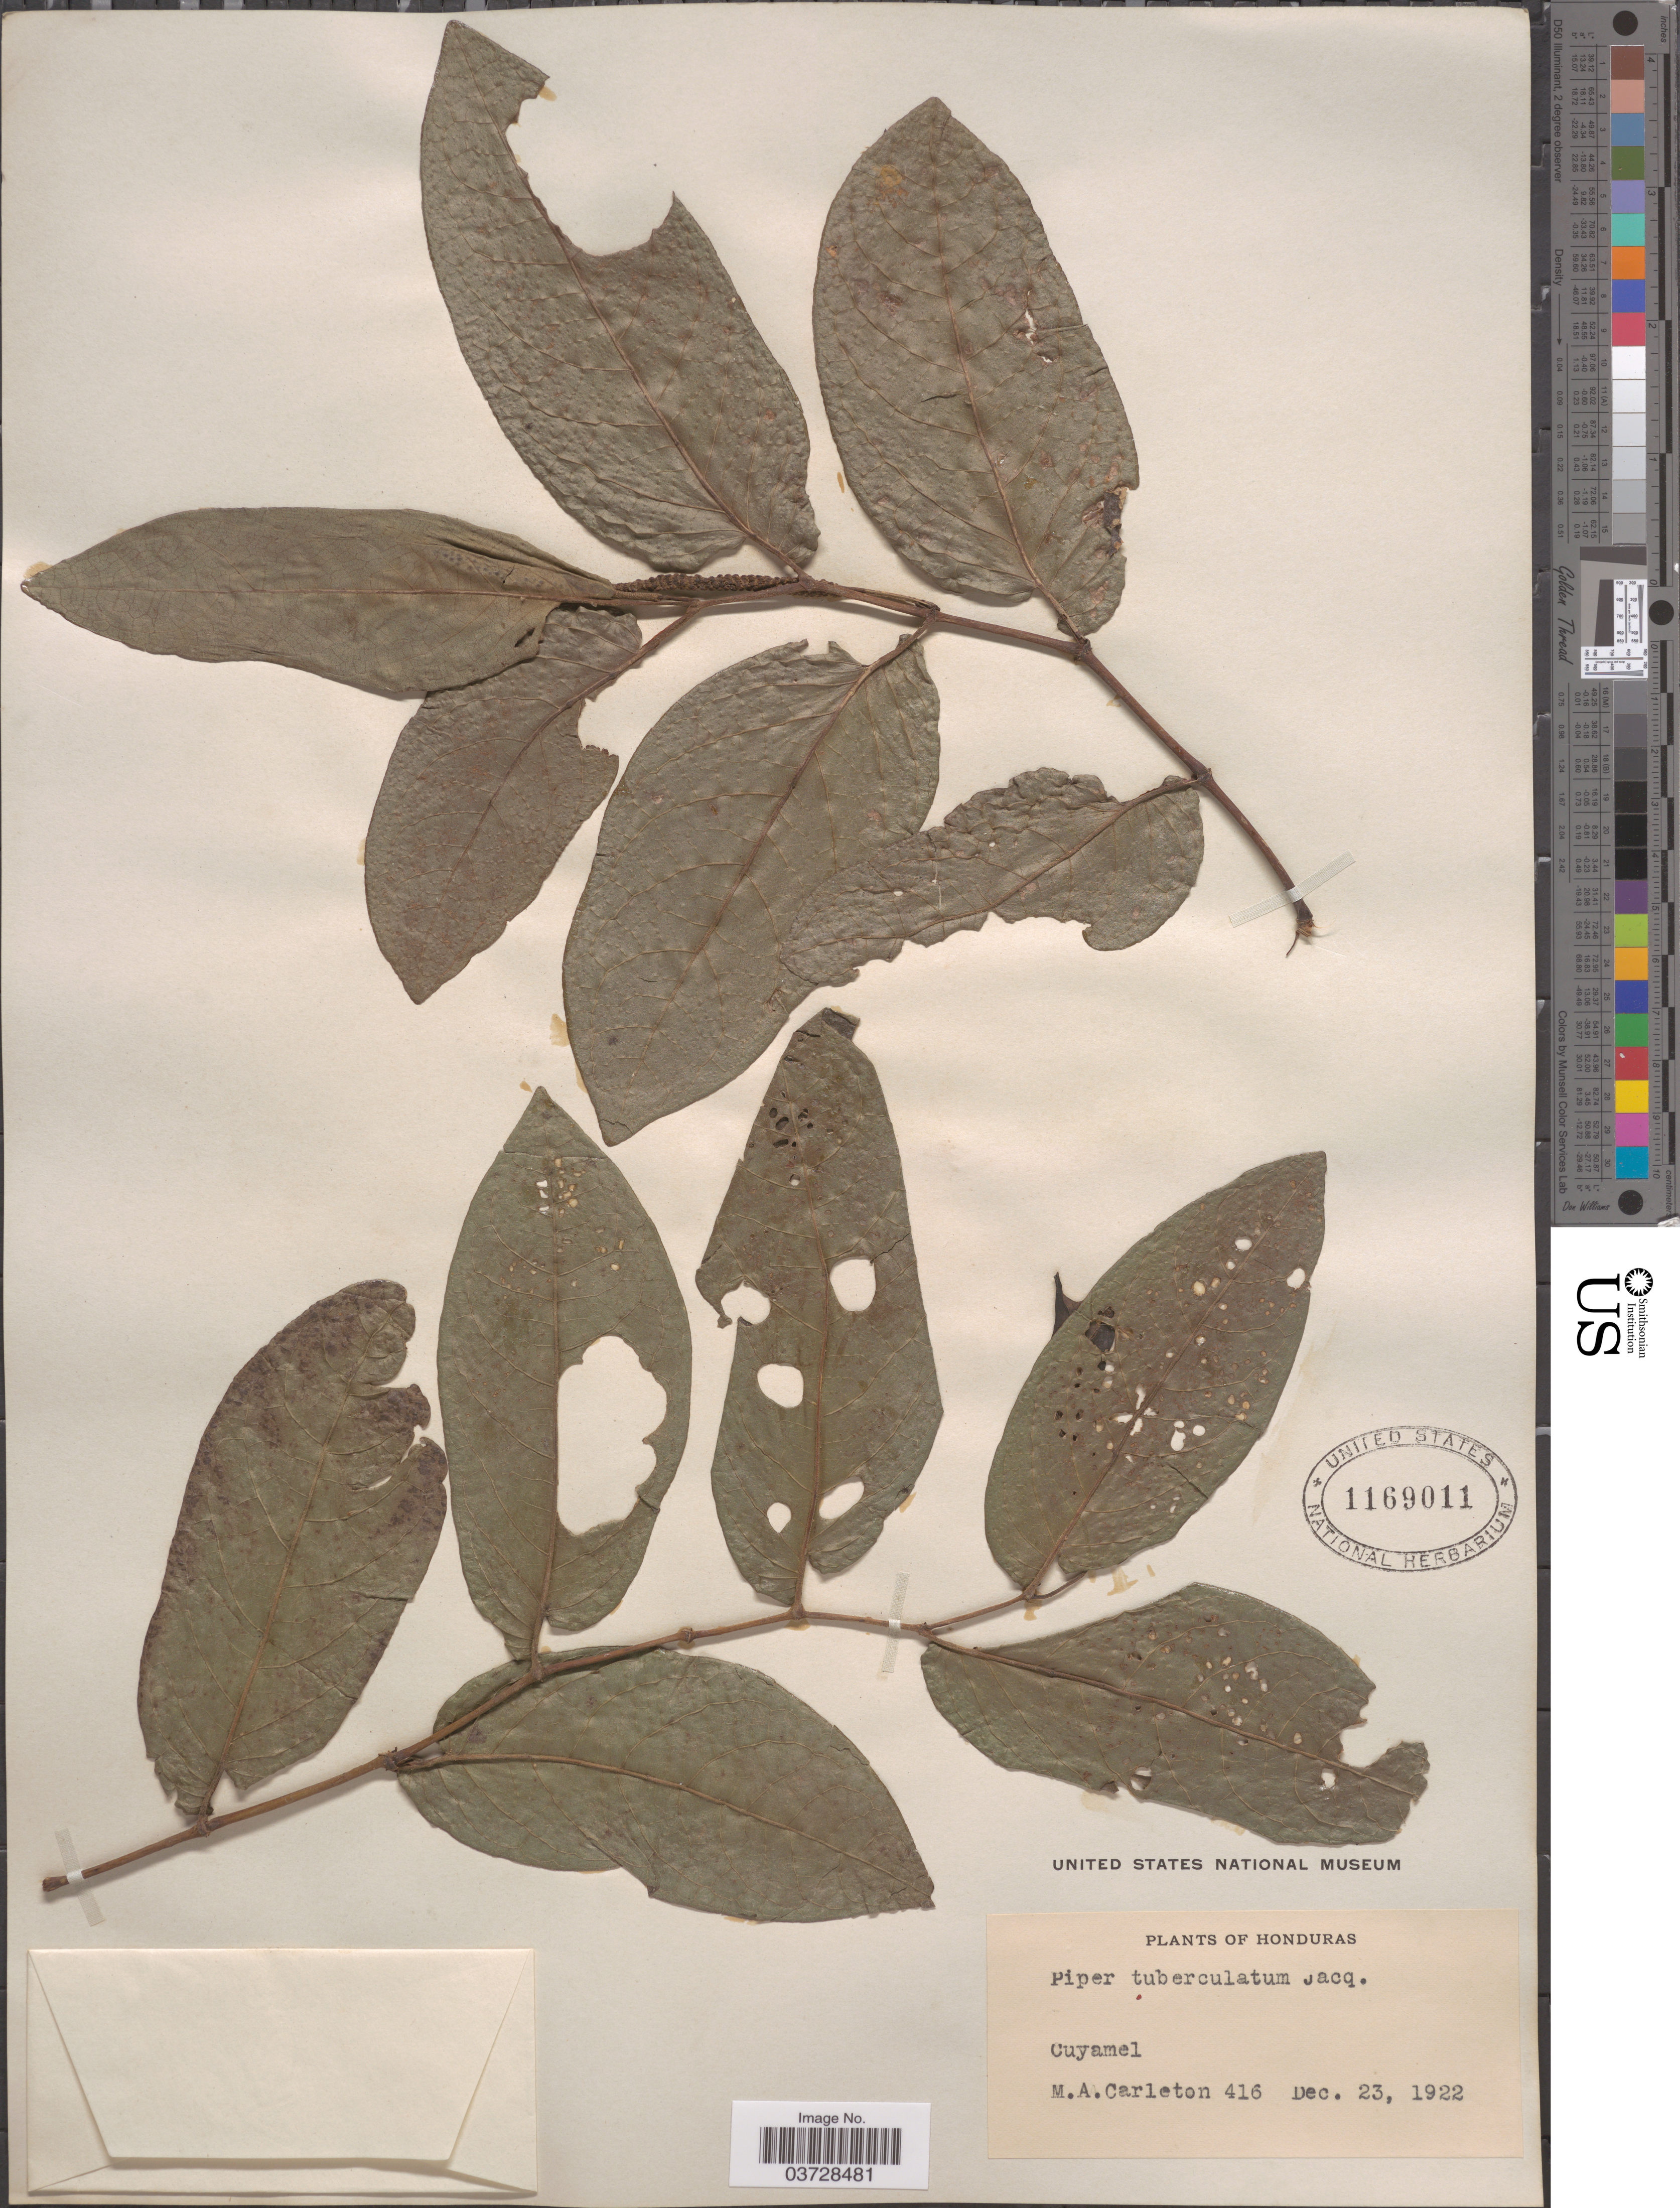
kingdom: Plantae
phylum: Tracheophyta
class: Magnoliopsida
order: Piperales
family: Piperaceae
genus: Piper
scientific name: Piper tuberculatum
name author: Jacq.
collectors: M. A. Carleton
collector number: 416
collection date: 1922-12-23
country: Honduras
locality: Cuyamel.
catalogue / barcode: US 1169011